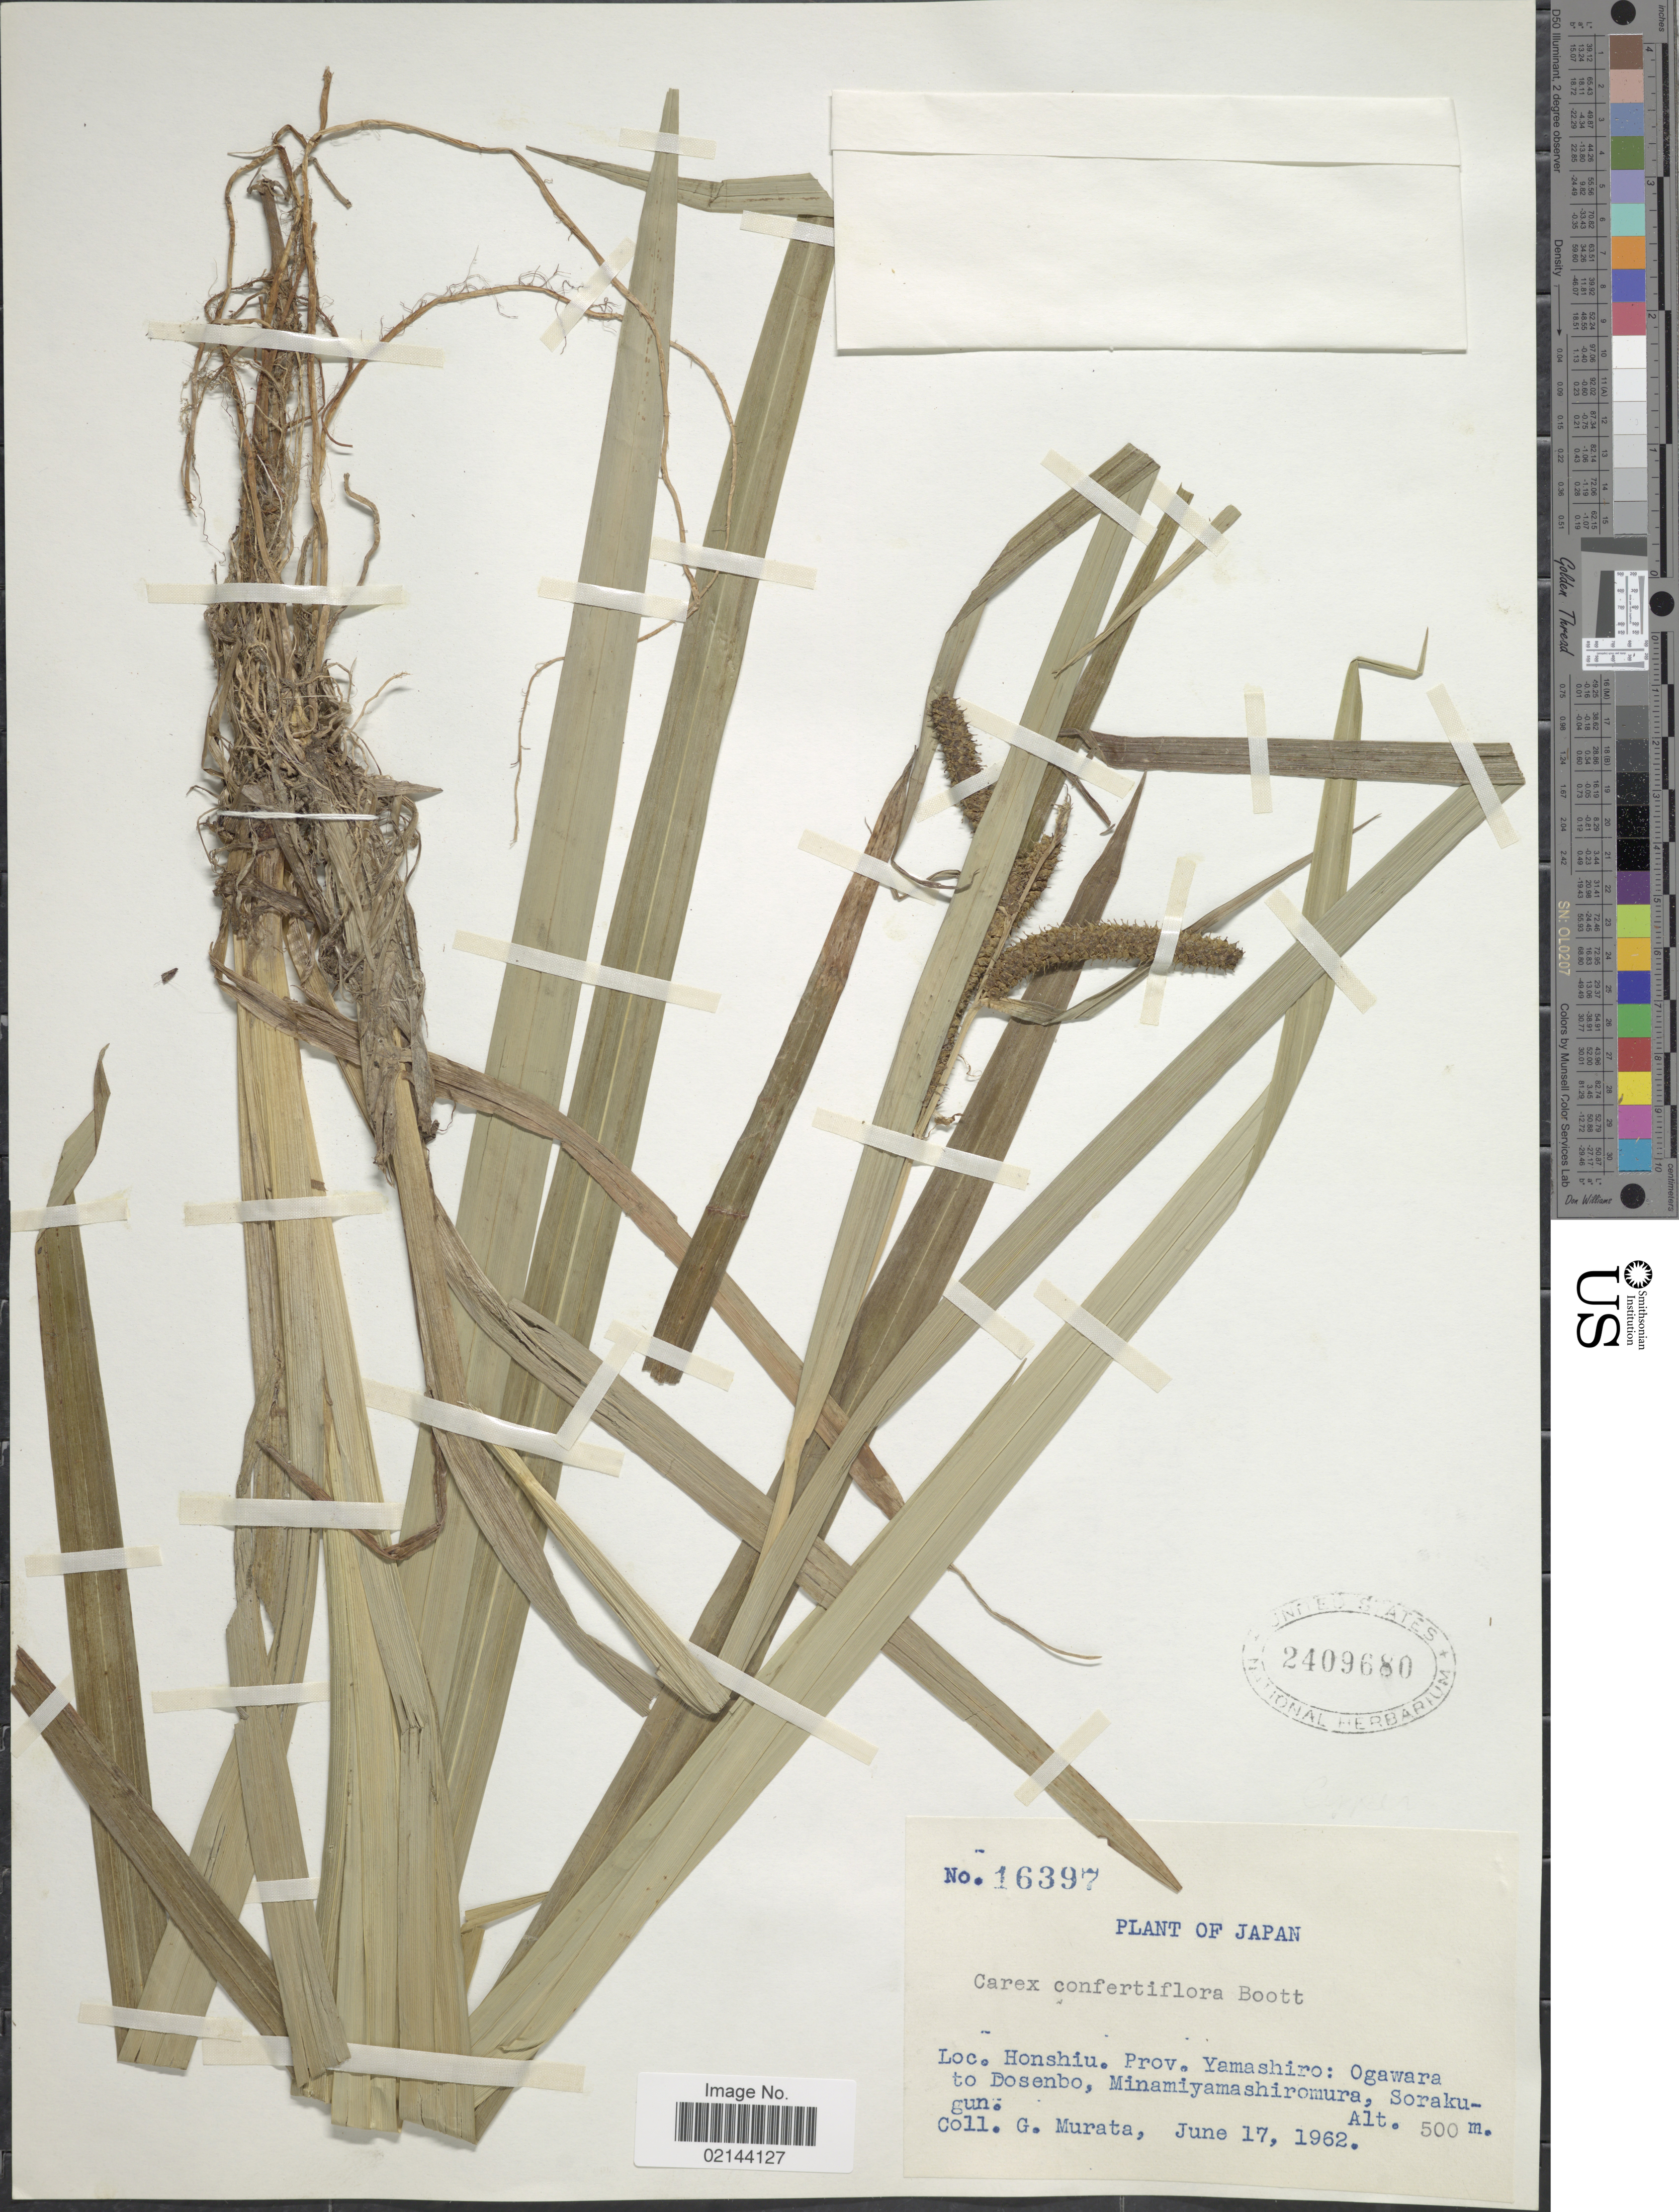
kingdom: Plantae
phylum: Tracheophyta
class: Liliopsida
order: Poales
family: Cyperaceae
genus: Carex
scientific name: Carex confertiflora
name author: Boott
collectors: G. Murata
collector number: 16397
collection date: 1962-06-17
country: Japan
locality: Honshiu, Prov. Yamashiro: Ogawara to Dosenbo, Minamiyamashiromura, Sorakugun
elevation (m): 500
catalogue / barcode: US 2409680